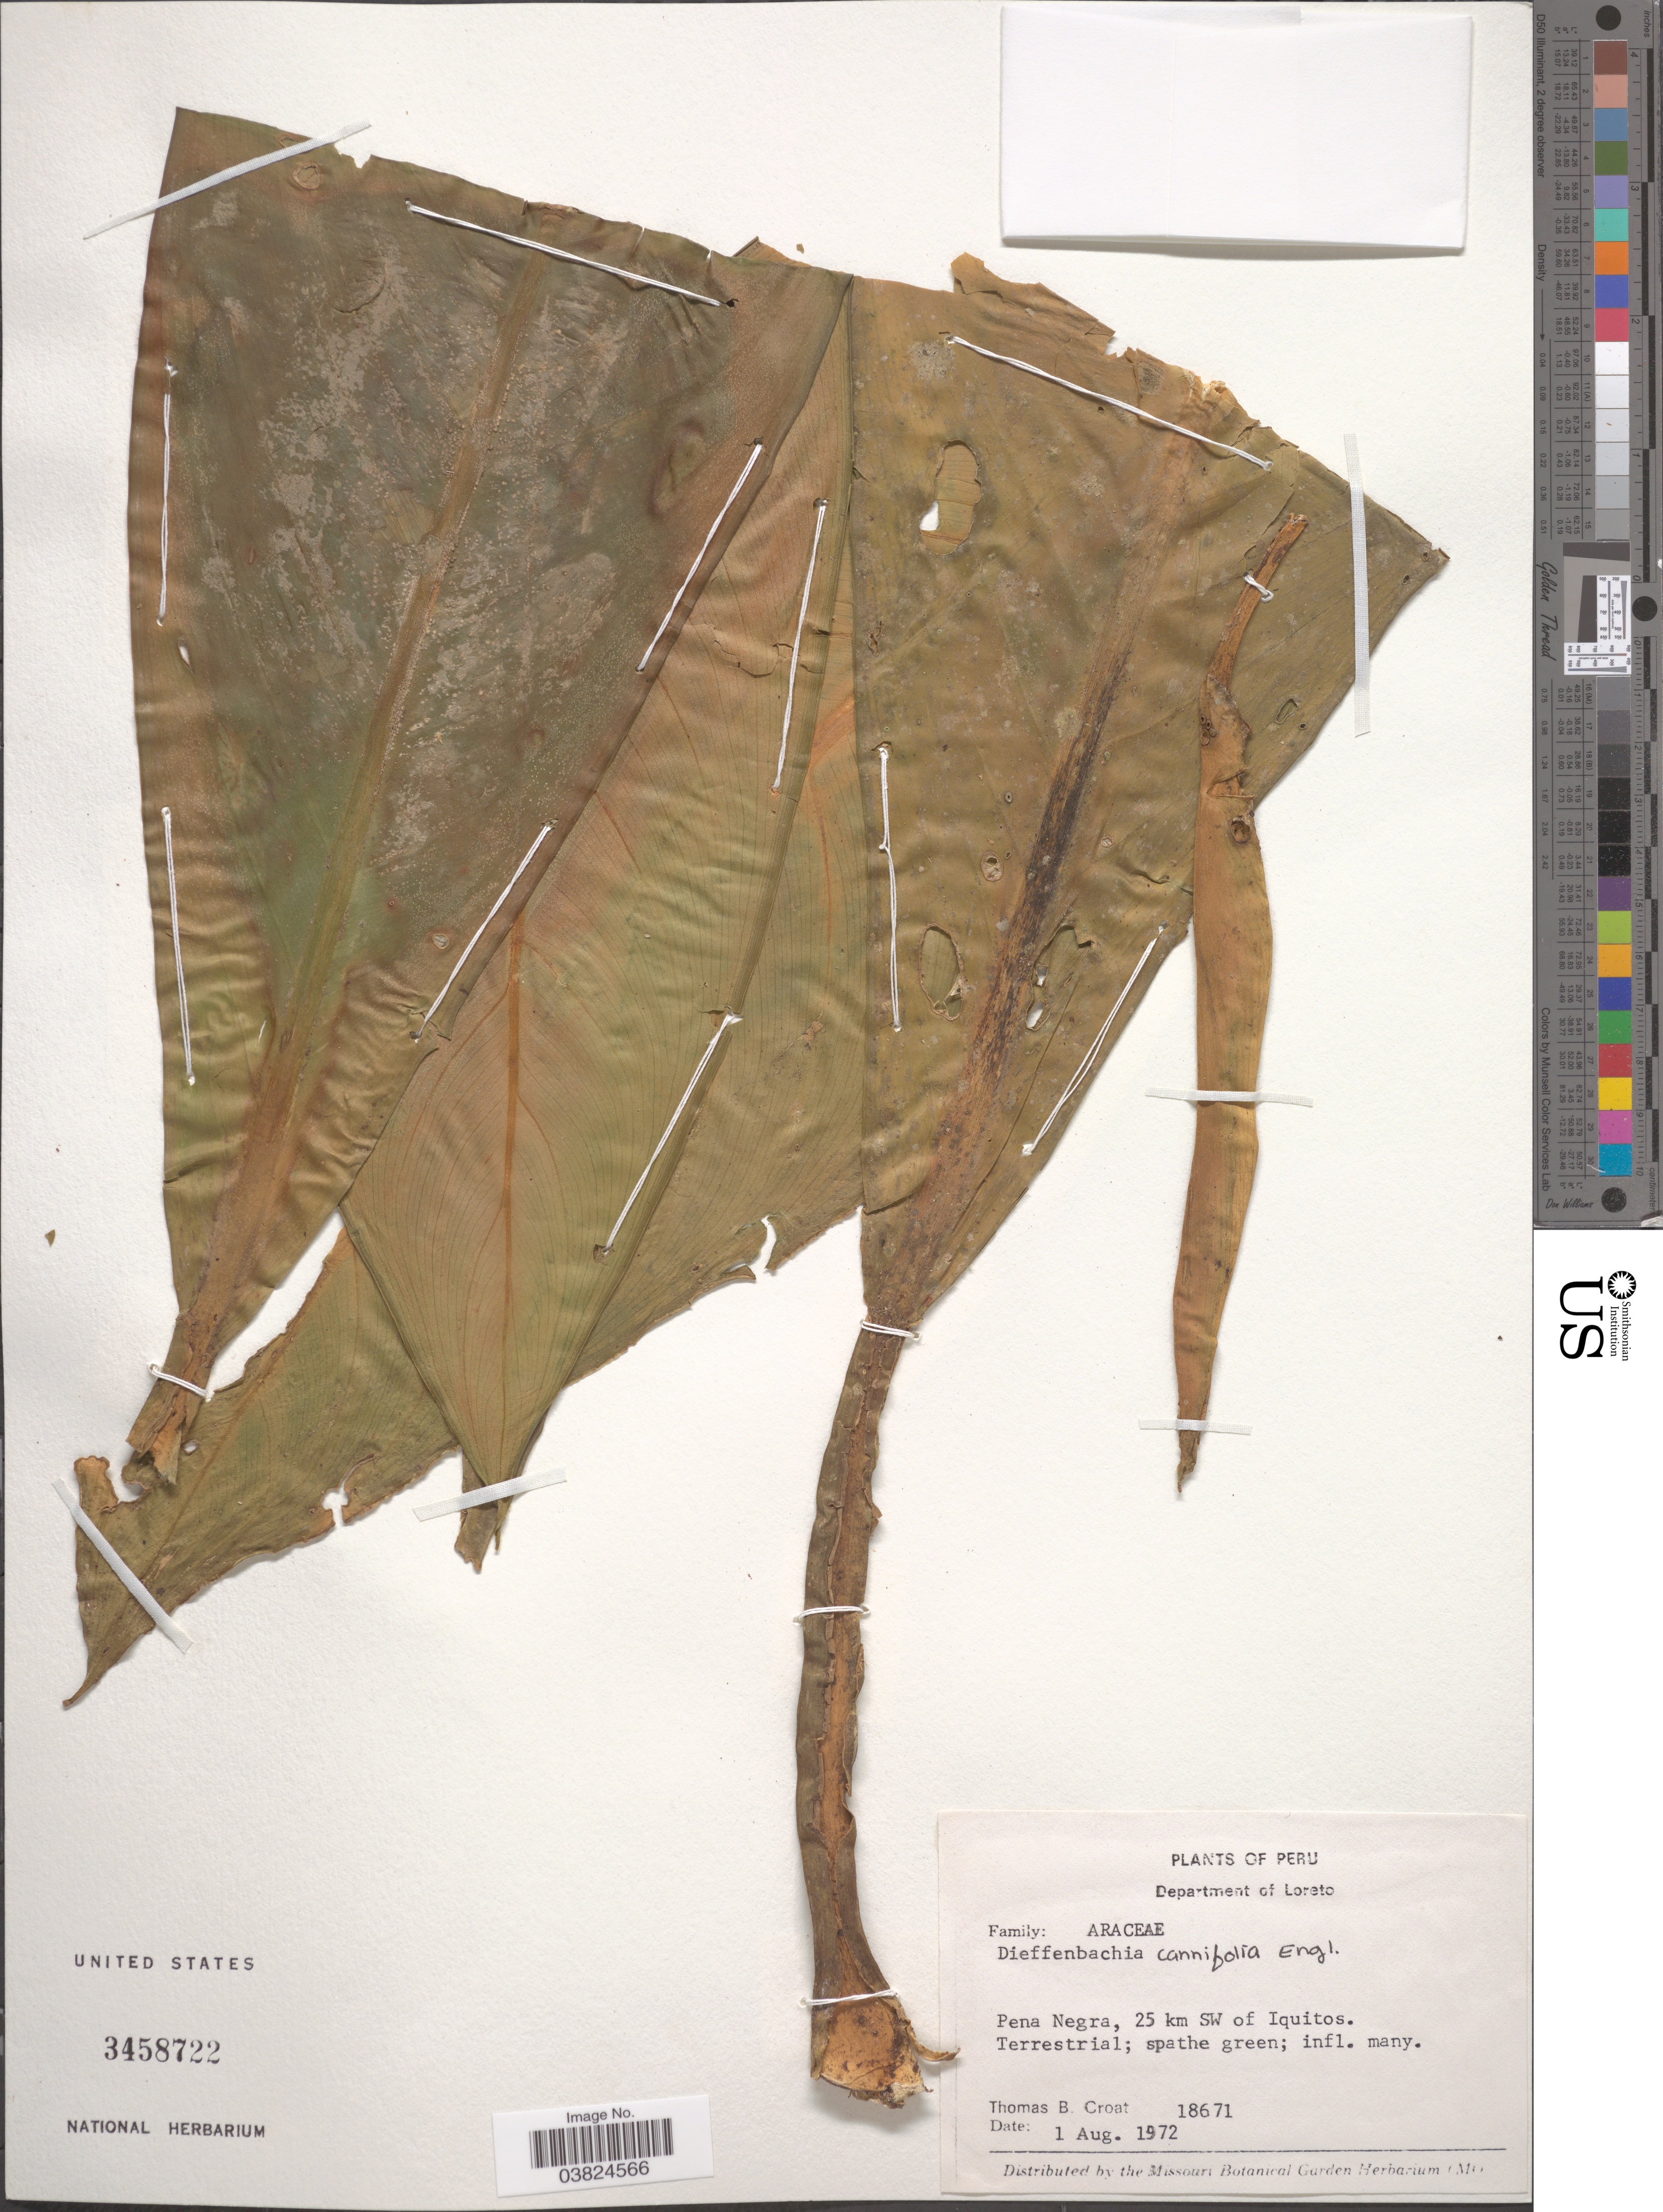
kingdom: Plantae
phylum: Tracheophyta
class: Liliopsida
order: Alismatales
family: Araceae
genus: Dieffenbachia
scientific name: Dieffenbachia cannifolia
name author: Engl.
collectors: T. B. Croat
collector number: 18671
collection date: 1972-08-01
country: Peru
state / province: Loreto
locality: Department of Loreto. Pena Negra, 25 km SW of Iquitos.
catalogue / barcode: US 3458722